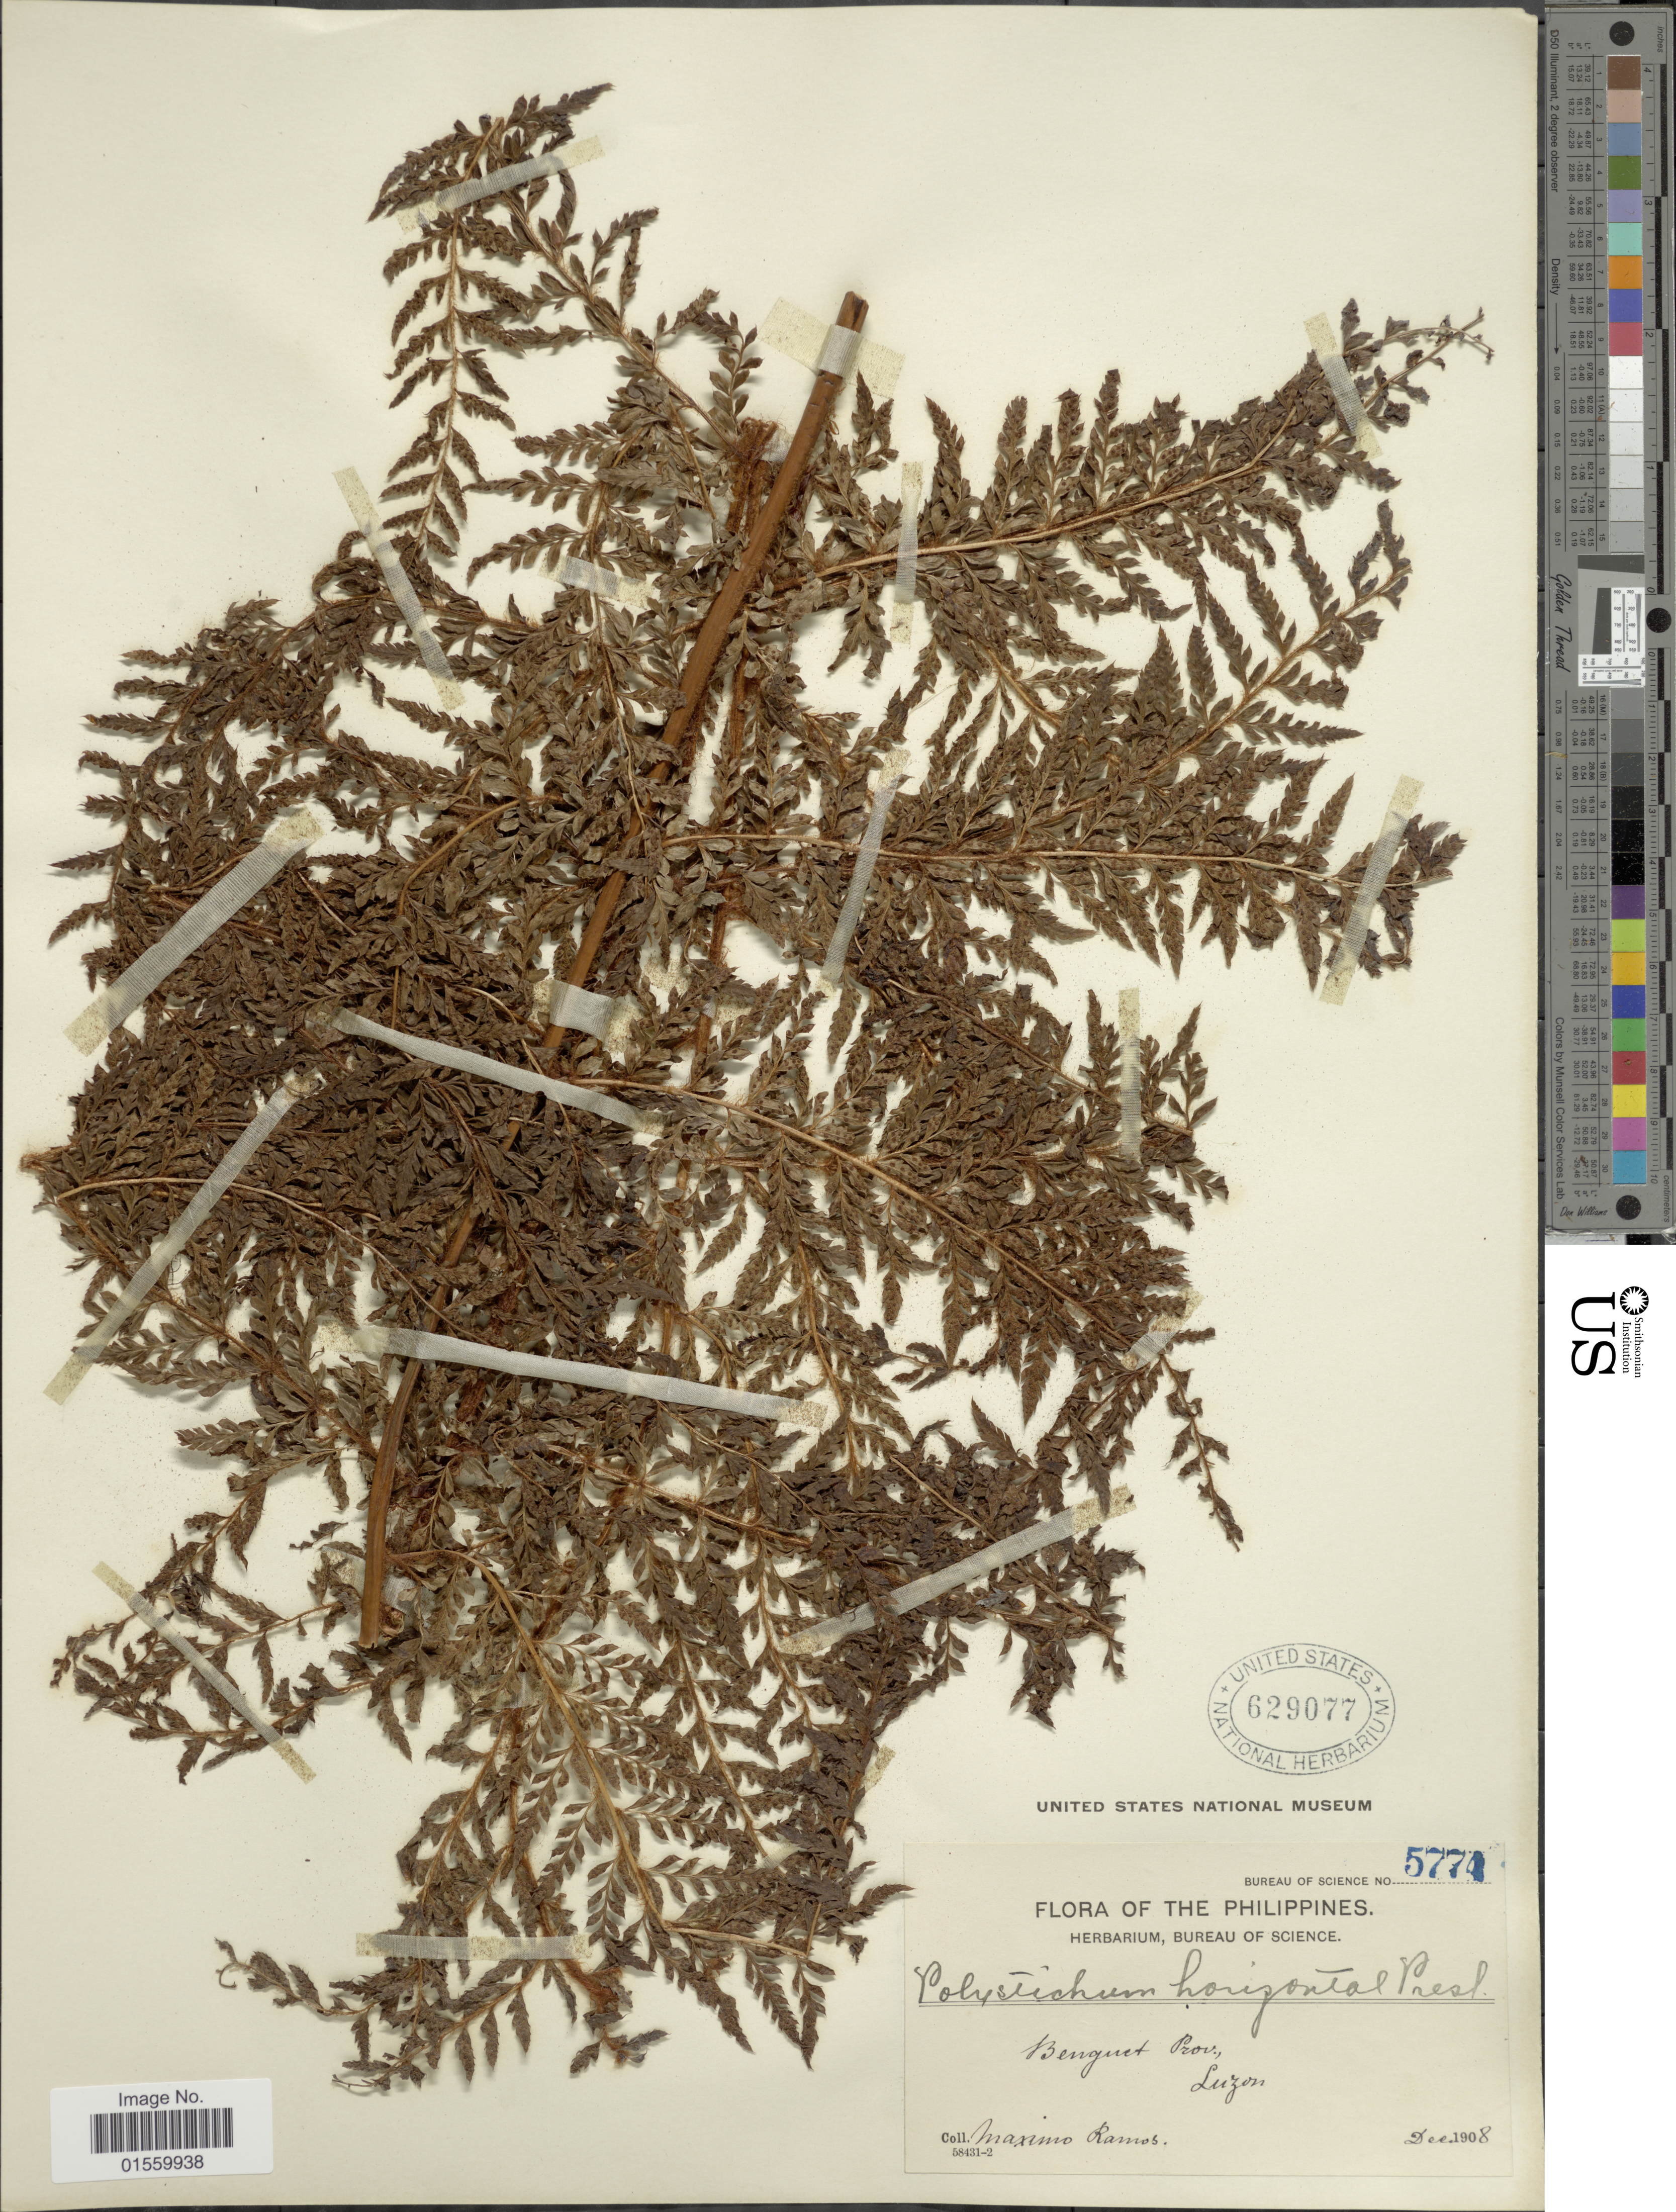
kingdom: Plantae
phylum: Tracheophyta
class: Polypodiopsida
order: Polypodiales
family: Dryopteridaceae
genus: Polystichum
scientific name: Polystichum horizontale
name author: C. Presl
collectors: M. Ramos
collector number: Bureau of Science 5774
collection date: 1908-12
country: Philippines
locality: Benguet Prov., Luzon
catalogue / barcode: US 629077